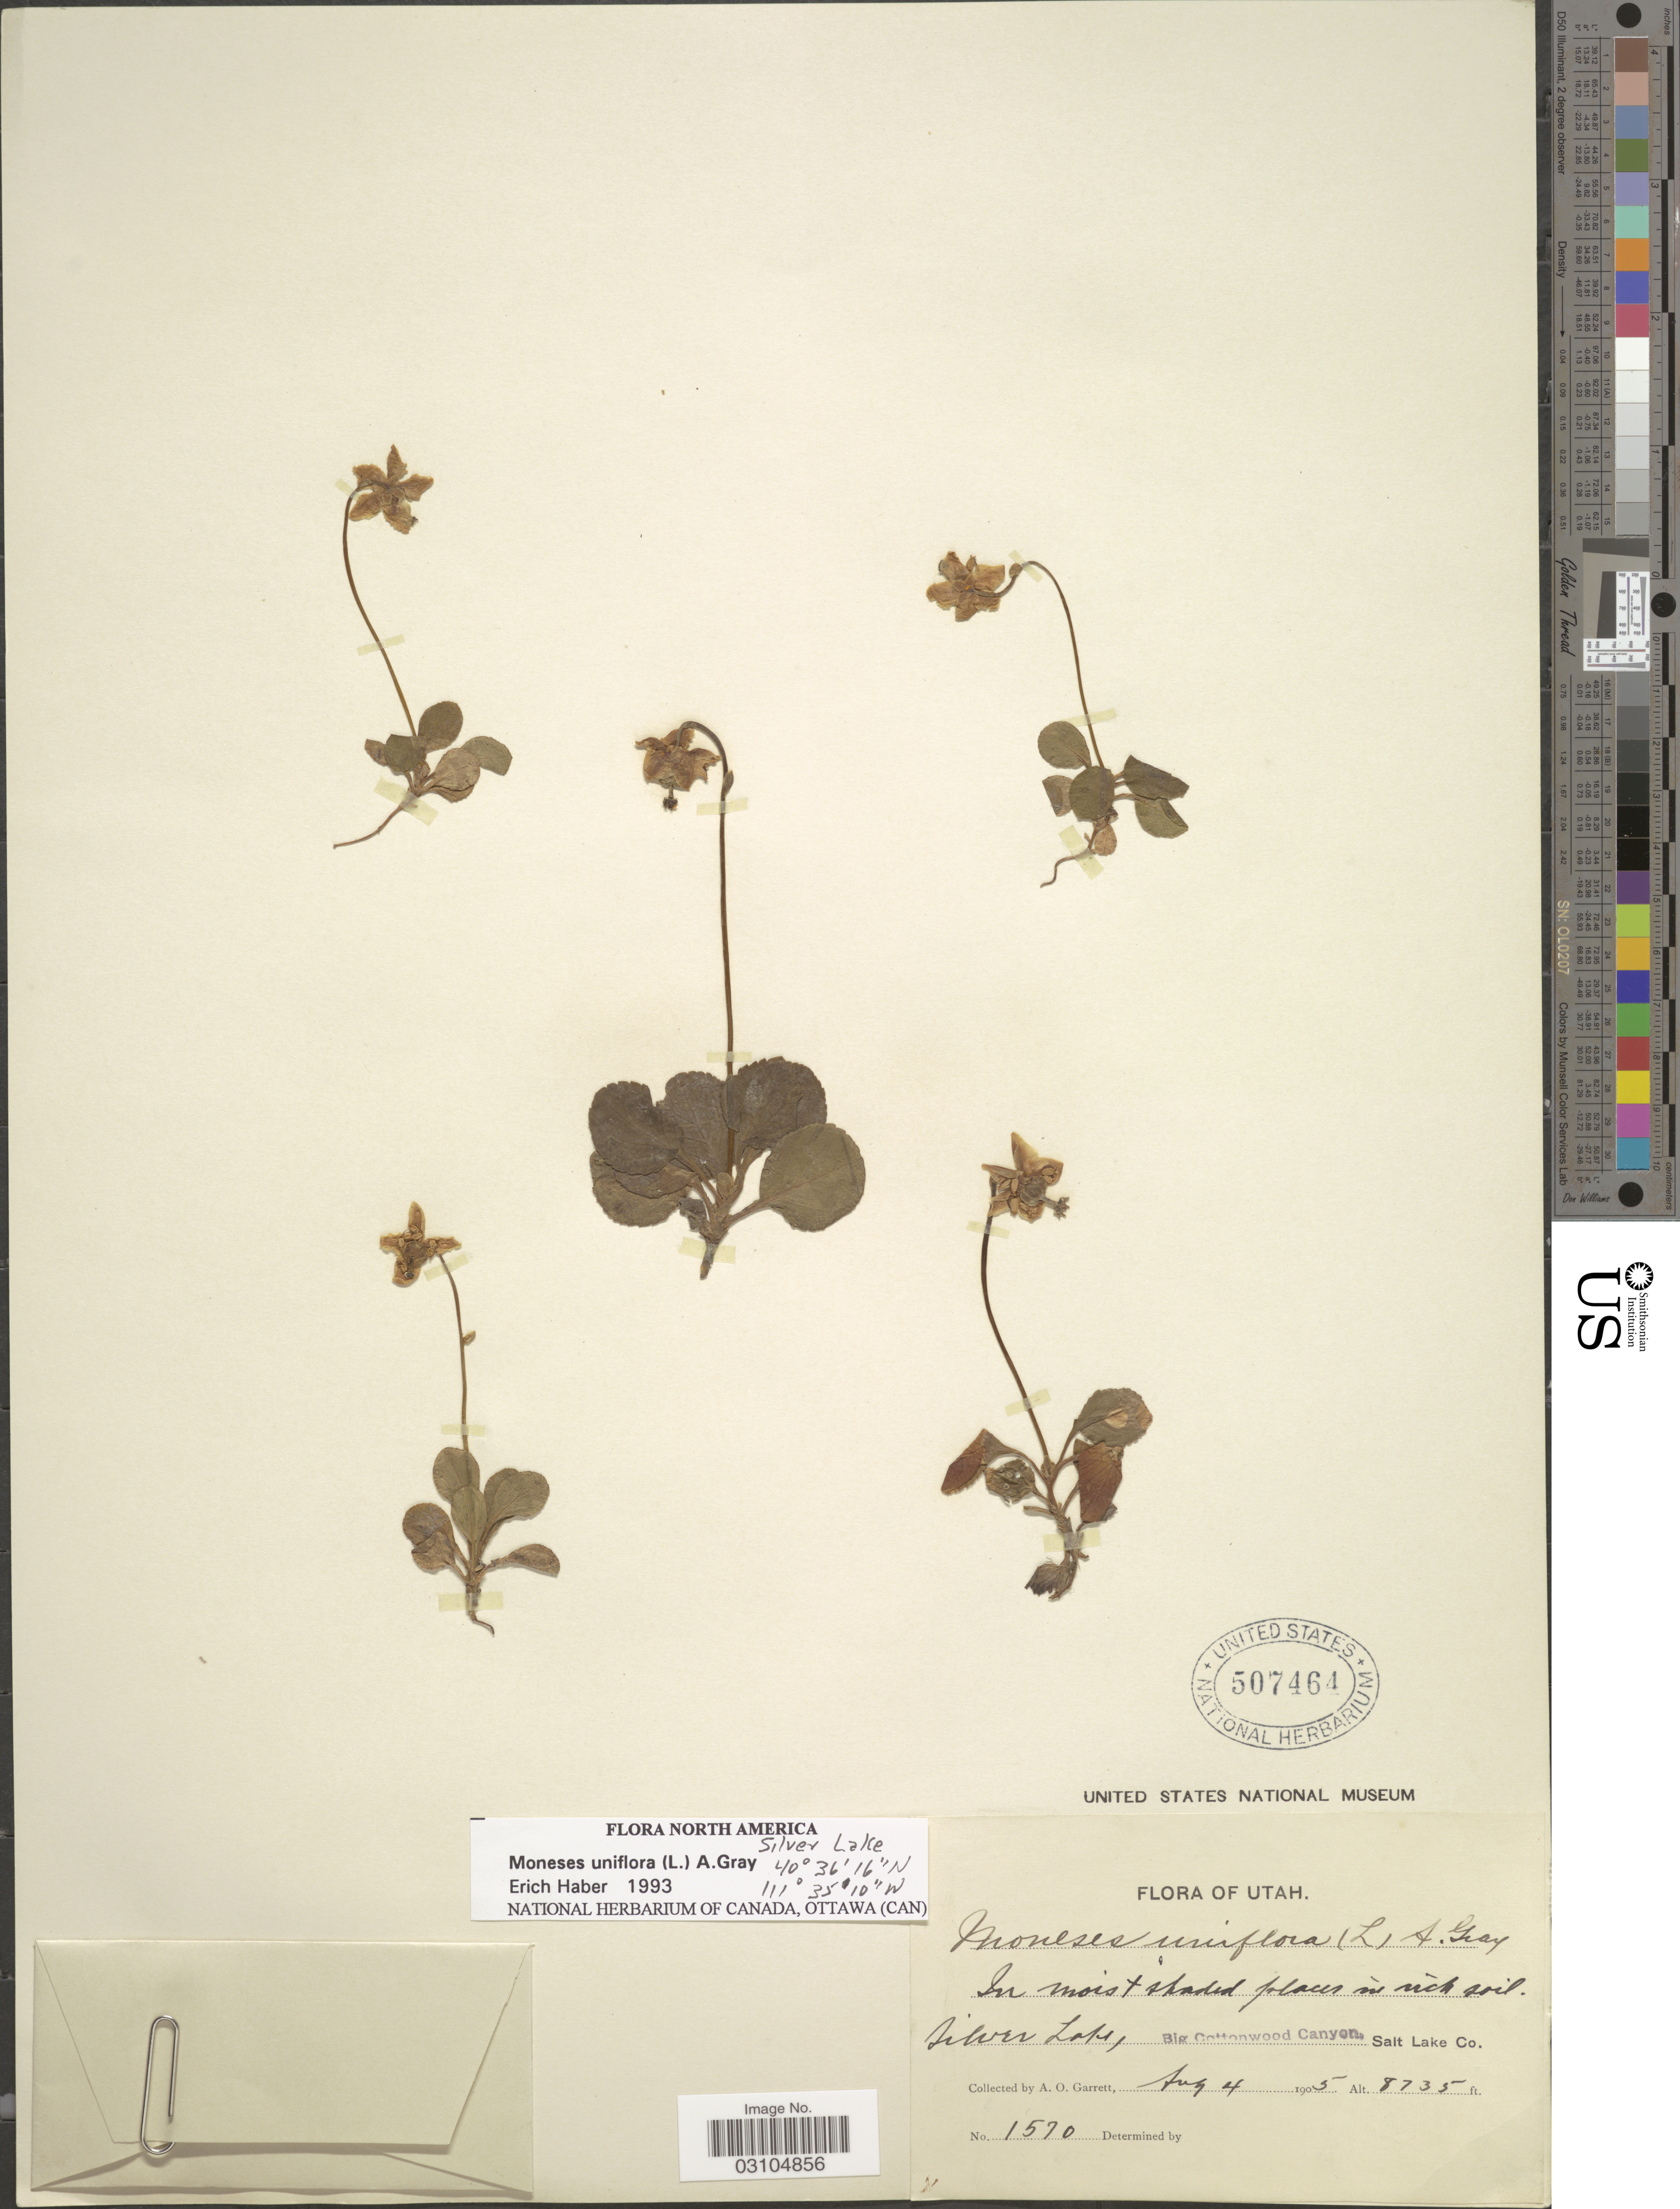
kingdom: Plantae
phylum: Tracheophyta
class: Magnoliopsida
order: Ericales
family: Ericaceae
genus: Moneses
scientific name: Moneses uniflora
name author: (L.) A. Gray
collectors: A. O. Garrett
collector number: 1570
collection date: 1905-08-04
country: United States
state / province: Utah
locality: Silver Lake, Big Cottonwood Canyon, Salt Lake Co.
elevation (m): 2662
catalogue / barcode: US 507464